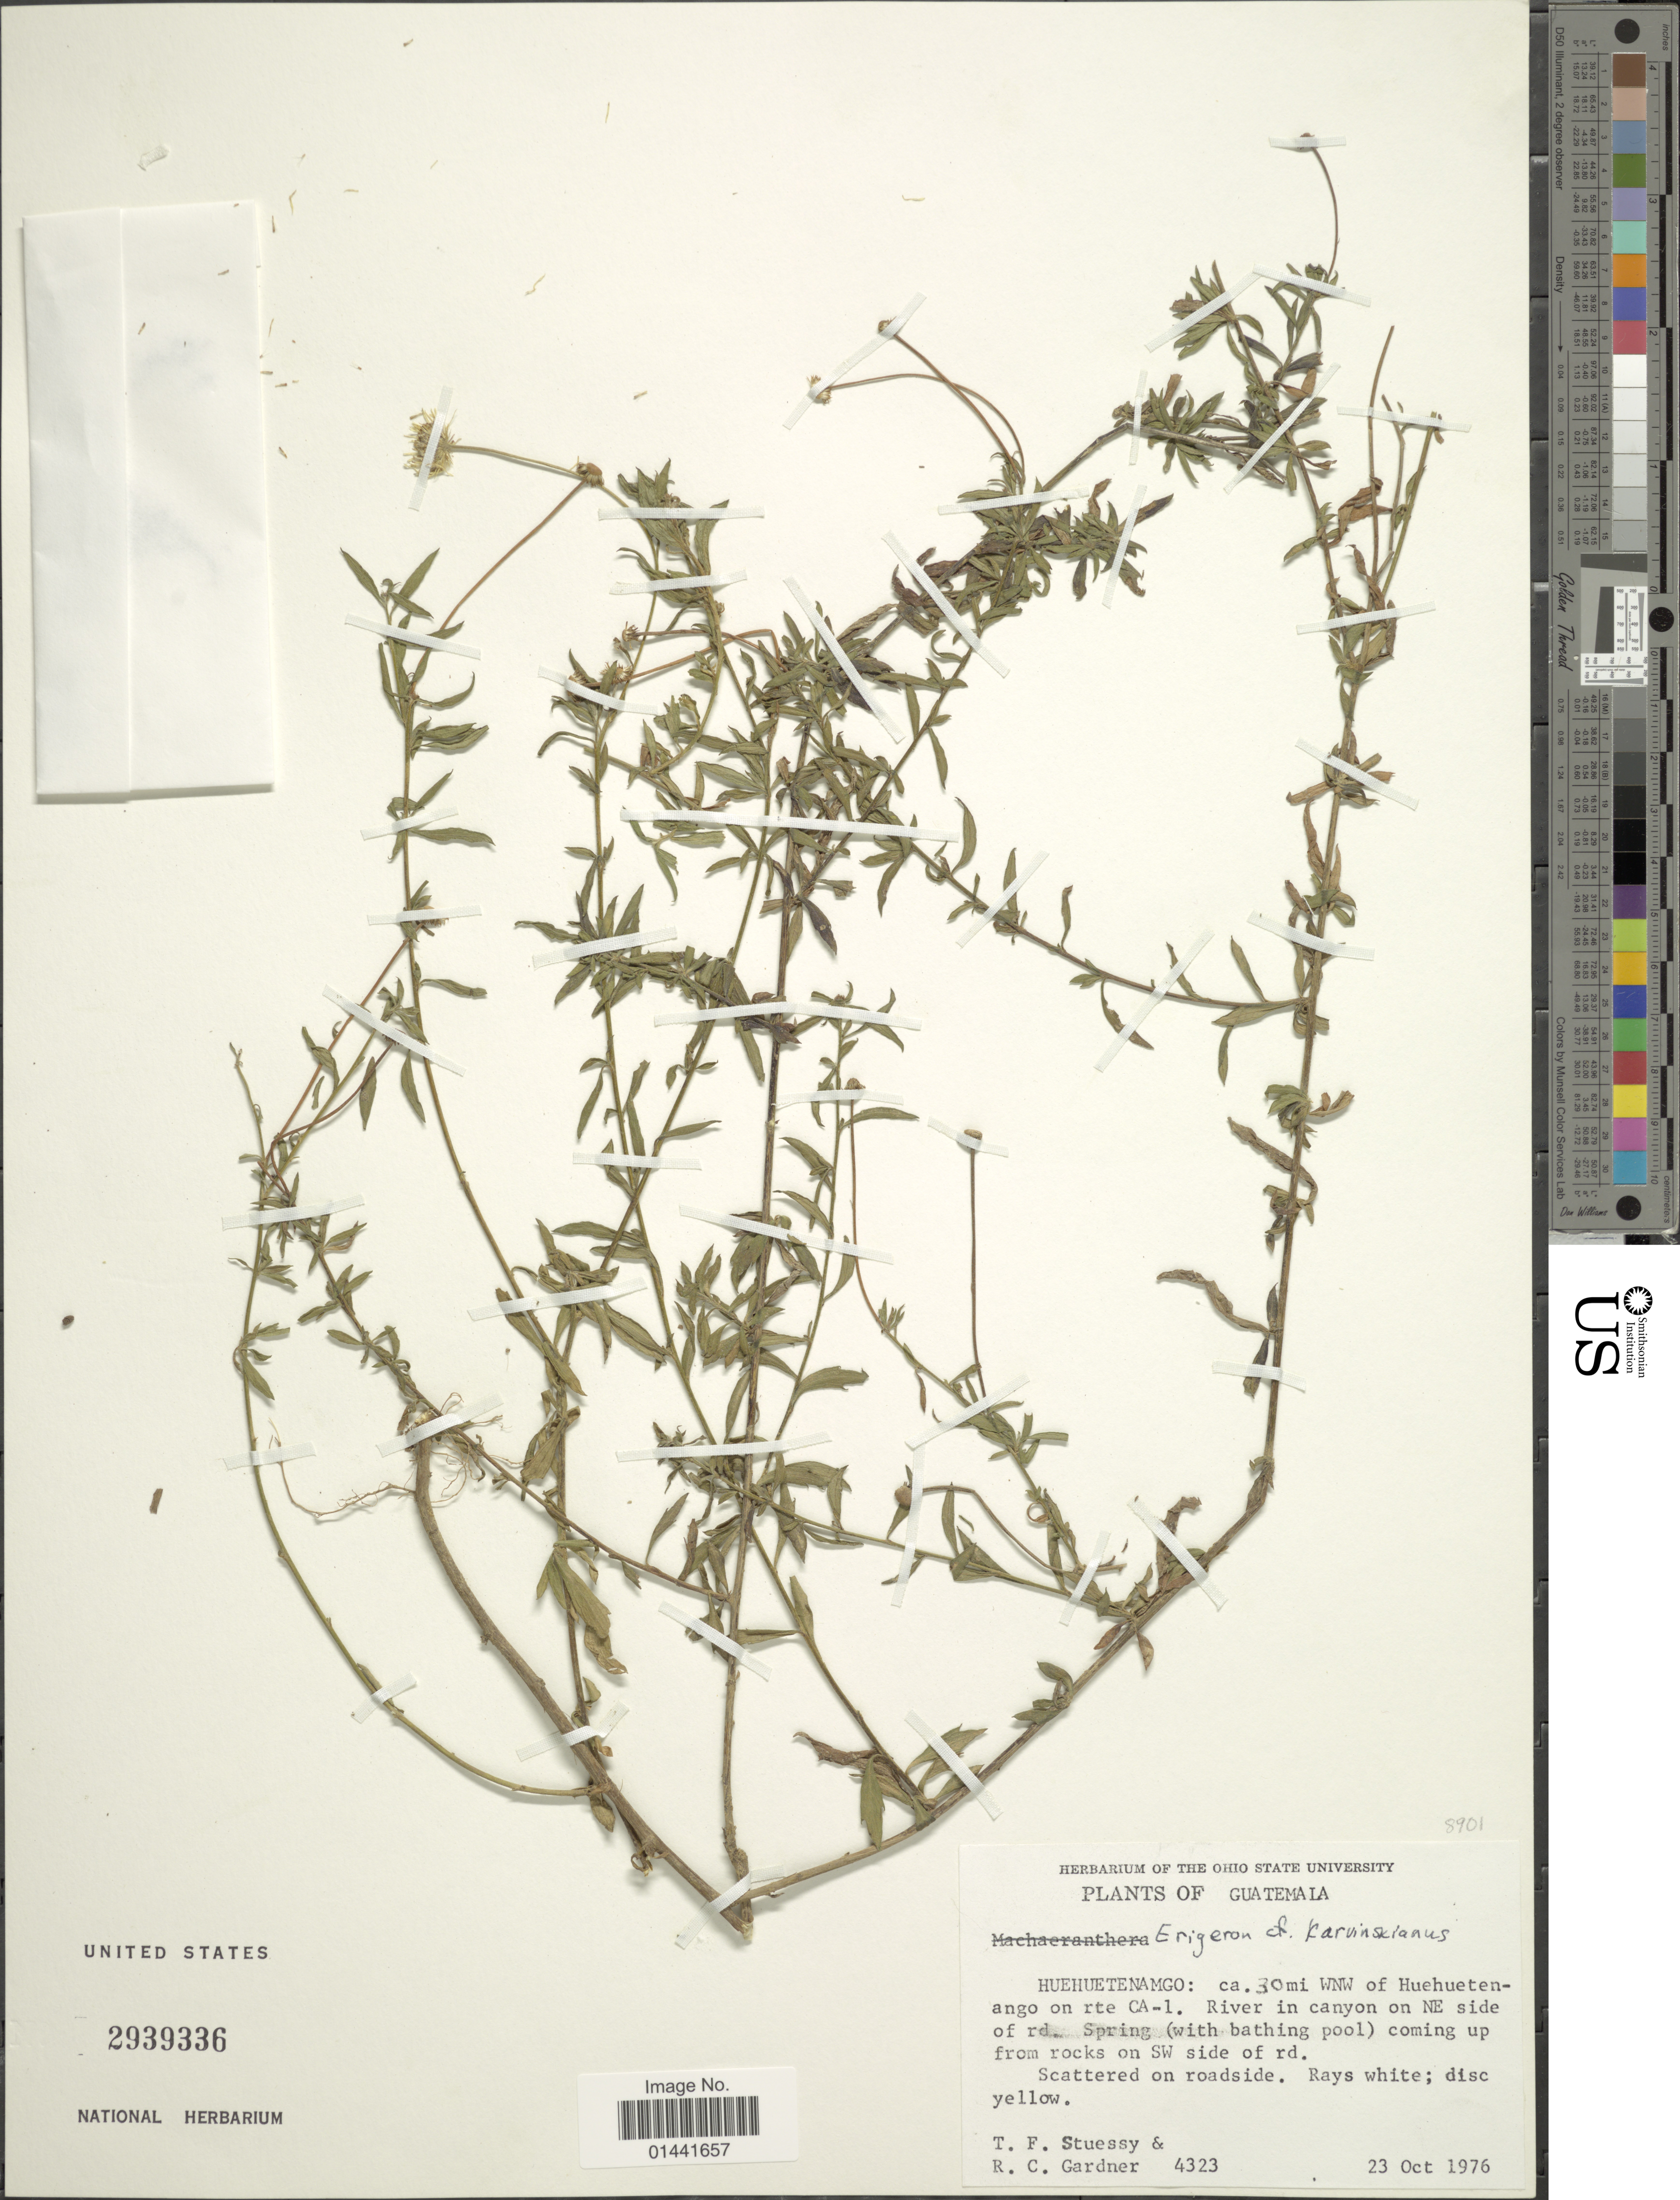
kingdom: Plantae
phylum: Tracheophyta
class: Magnoliopsida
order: Asterales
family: Asteraceae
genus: Erigeron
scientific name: Erigeron karvinskianus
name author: DC.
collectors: T. Stuessy & R. C. Gardner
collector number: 4323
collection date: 1976-10-23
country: Guatemala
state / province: Huehuetenango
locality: Ca. 30 mi WNW of Huehuetenango on rte CA-1, river in canyon on NE side of rd. Sprinh (with bathing pool) coming up from rocks on SW side of rd., scattered on roadside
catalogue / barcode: US 2939336